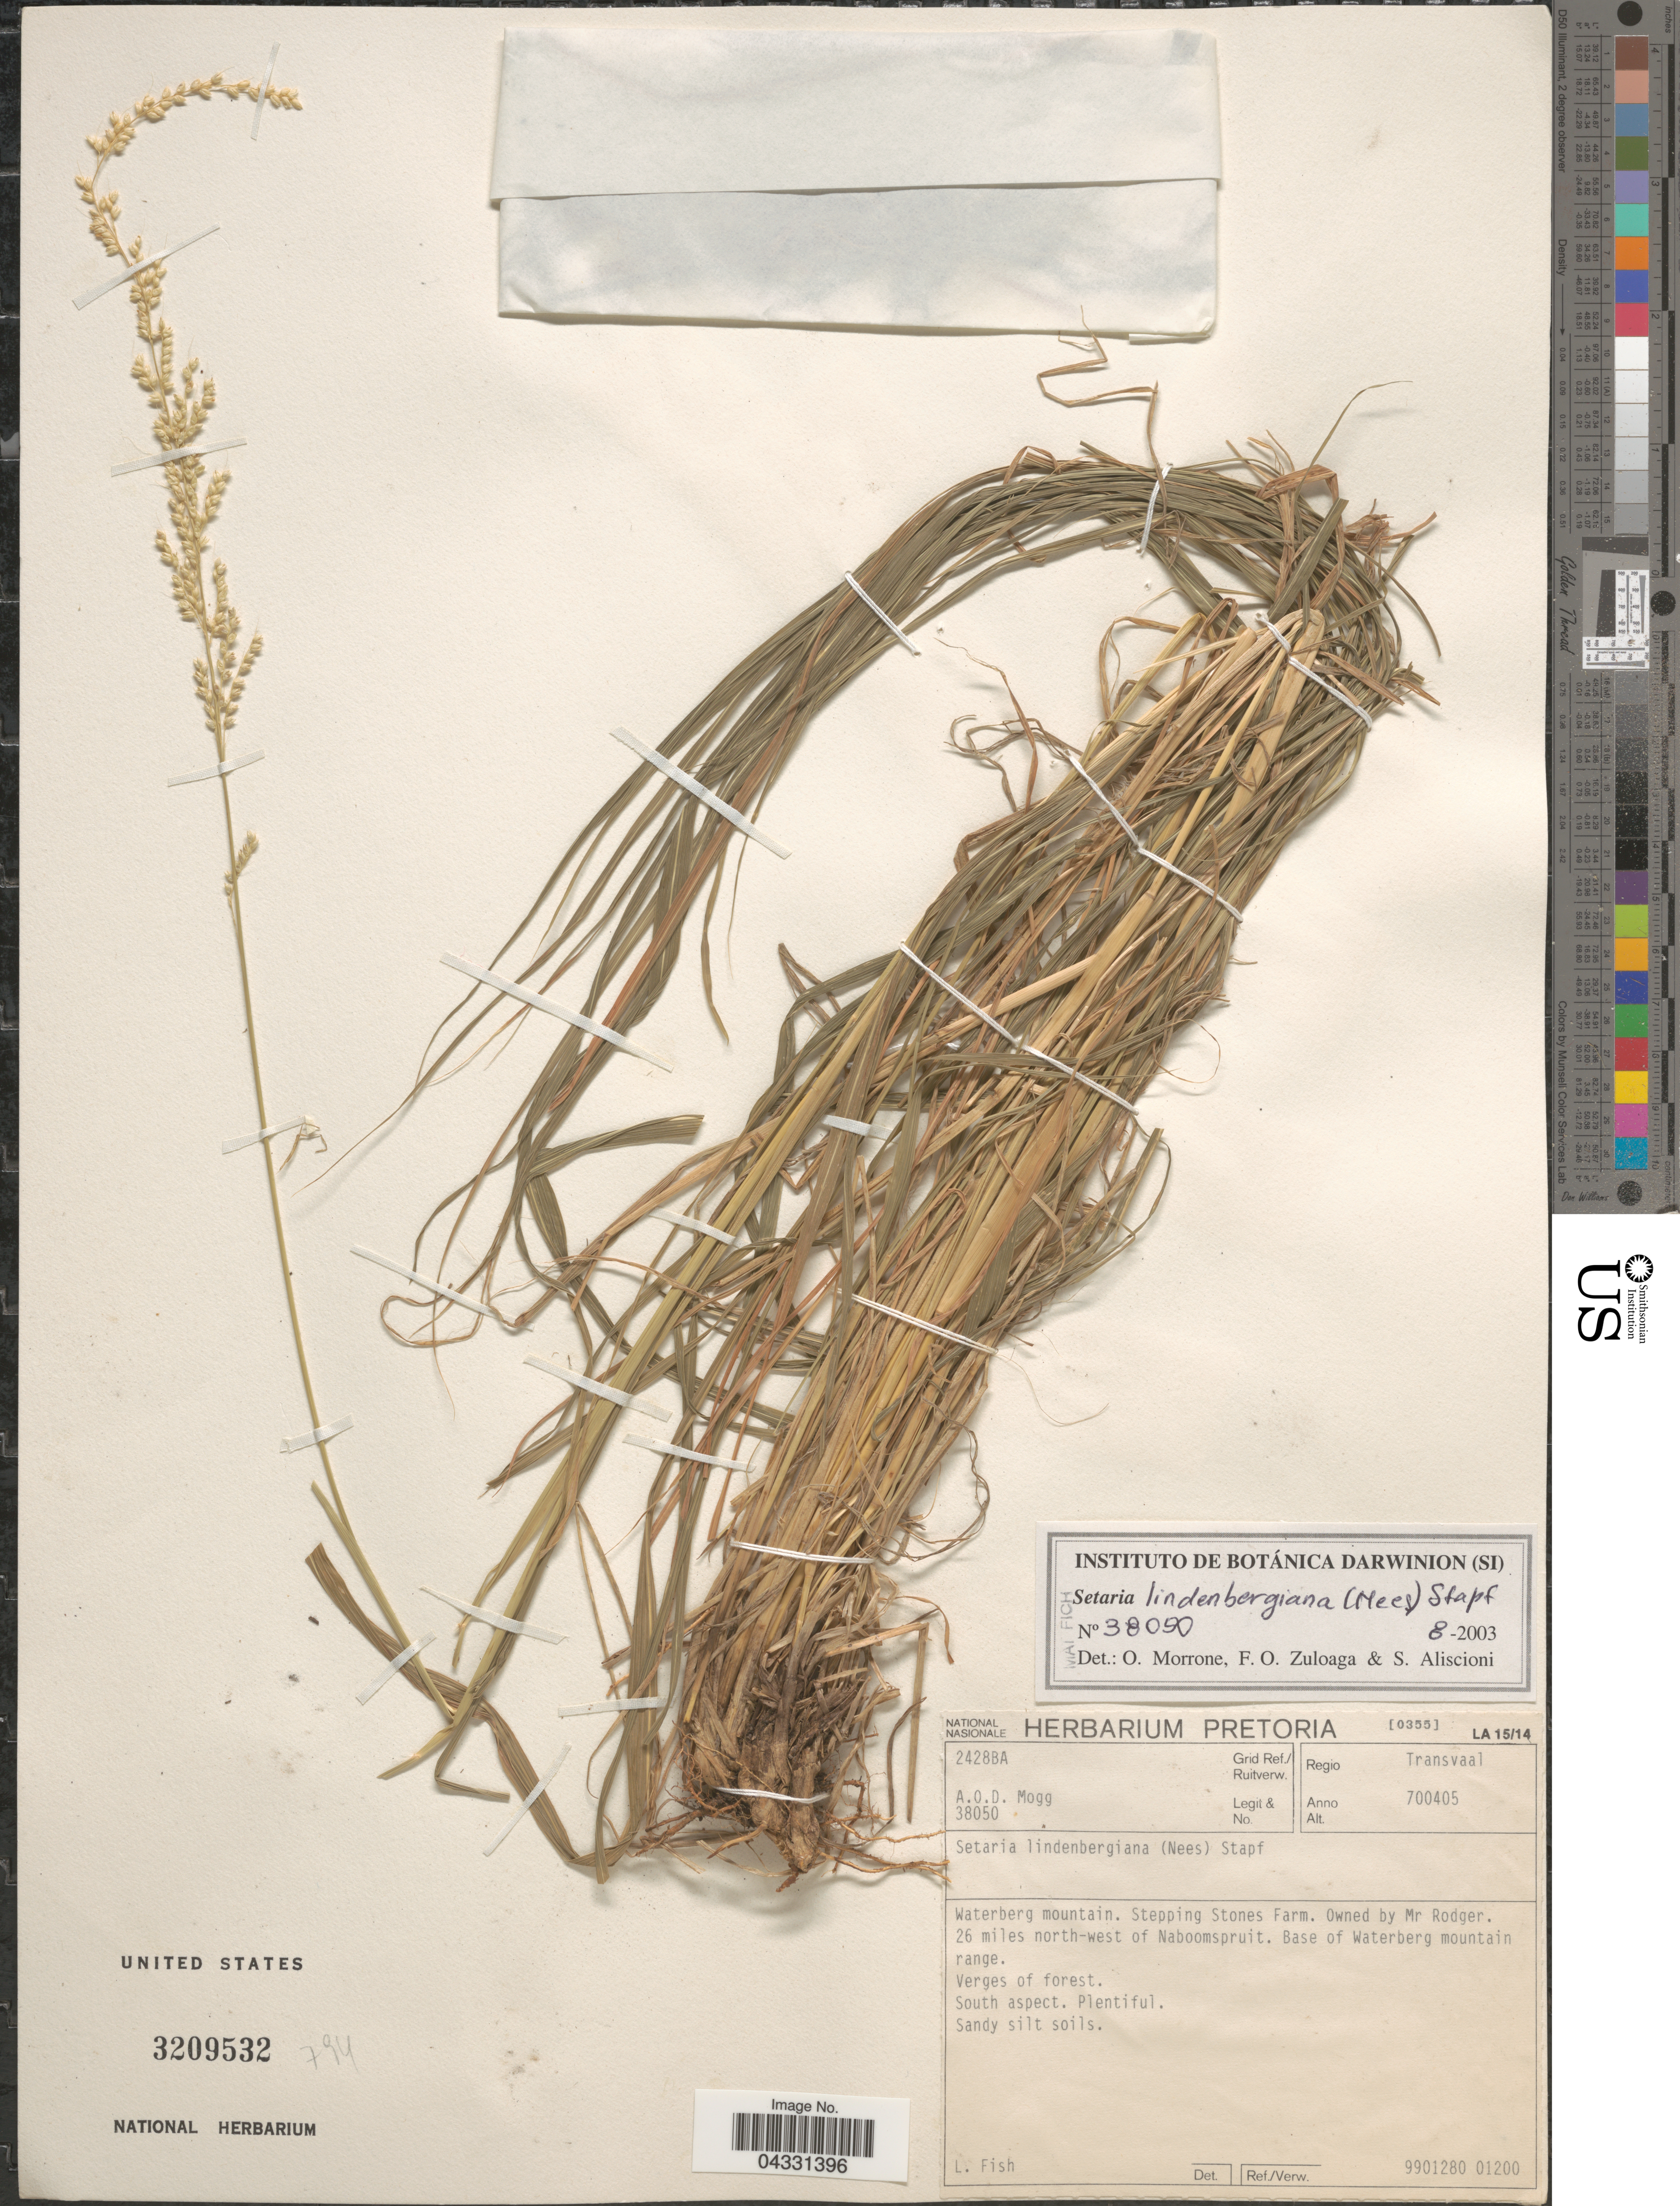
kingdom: Plantae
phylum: Tracheophyta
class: Liliopsida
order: Poales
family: Poaceae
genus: Setaria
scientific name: Setaria lindenbergiana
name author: (Nees) Stapf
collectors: A. O. Mogg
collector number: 38050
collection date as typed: Transcribed d/m/y: 5/4/70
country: South Africa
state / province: Limpopo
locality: Grid Ref/Ruitverw. 2428BA. Regio Transvaal. Waterberg mountain. Stepping Stones Farm. 26 miles north-west of Naboomspruit. Base of Waterberg Mountain range.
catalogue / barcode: US 3209532